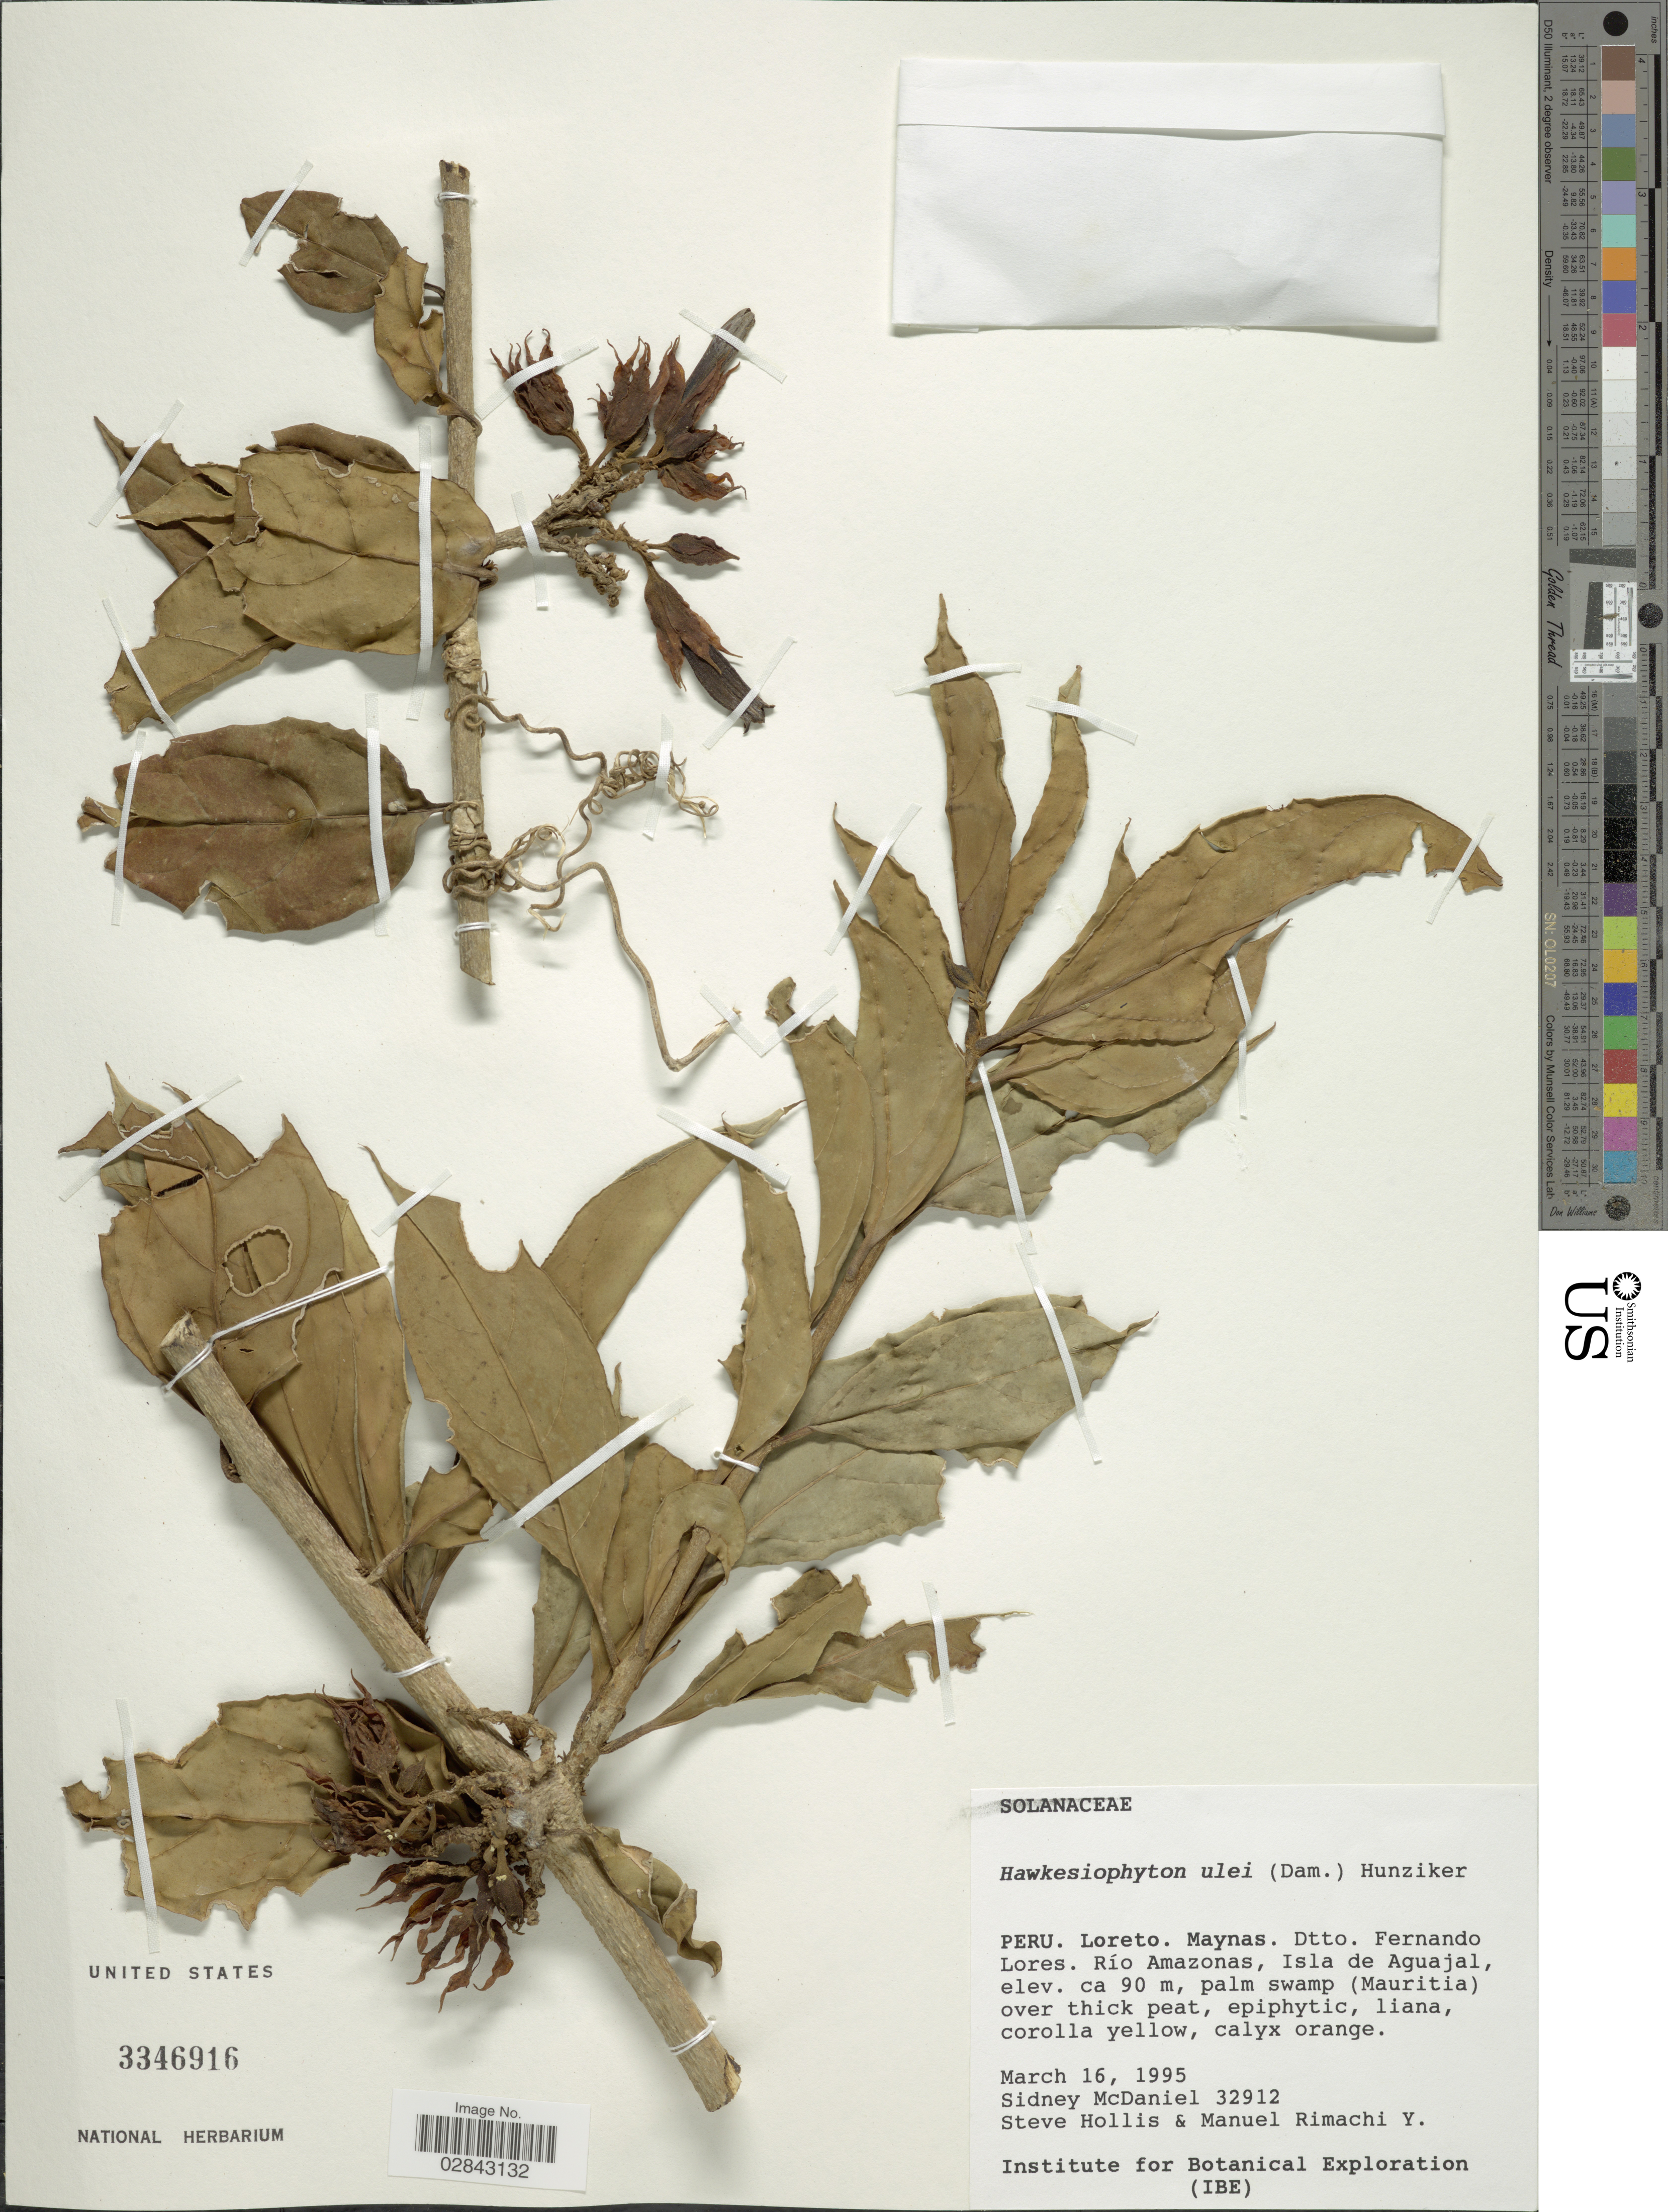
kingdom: Plantae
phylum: Tracheophyta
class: Magnoliopsida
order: Solanales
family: Solanaceae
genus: Juanulloa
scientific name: Juanulloa sp.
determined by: Nee, Michael H.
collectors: S. McDaniel, S. Hollis & M. Rimachi Y.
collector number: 32912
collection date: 1995-03-16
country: Peru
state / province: Loreto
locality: Maynas. Dtto. Fernando Lores. Río Amazonas, Isla de Aguajal.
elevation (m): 90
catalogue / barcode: US 3346916